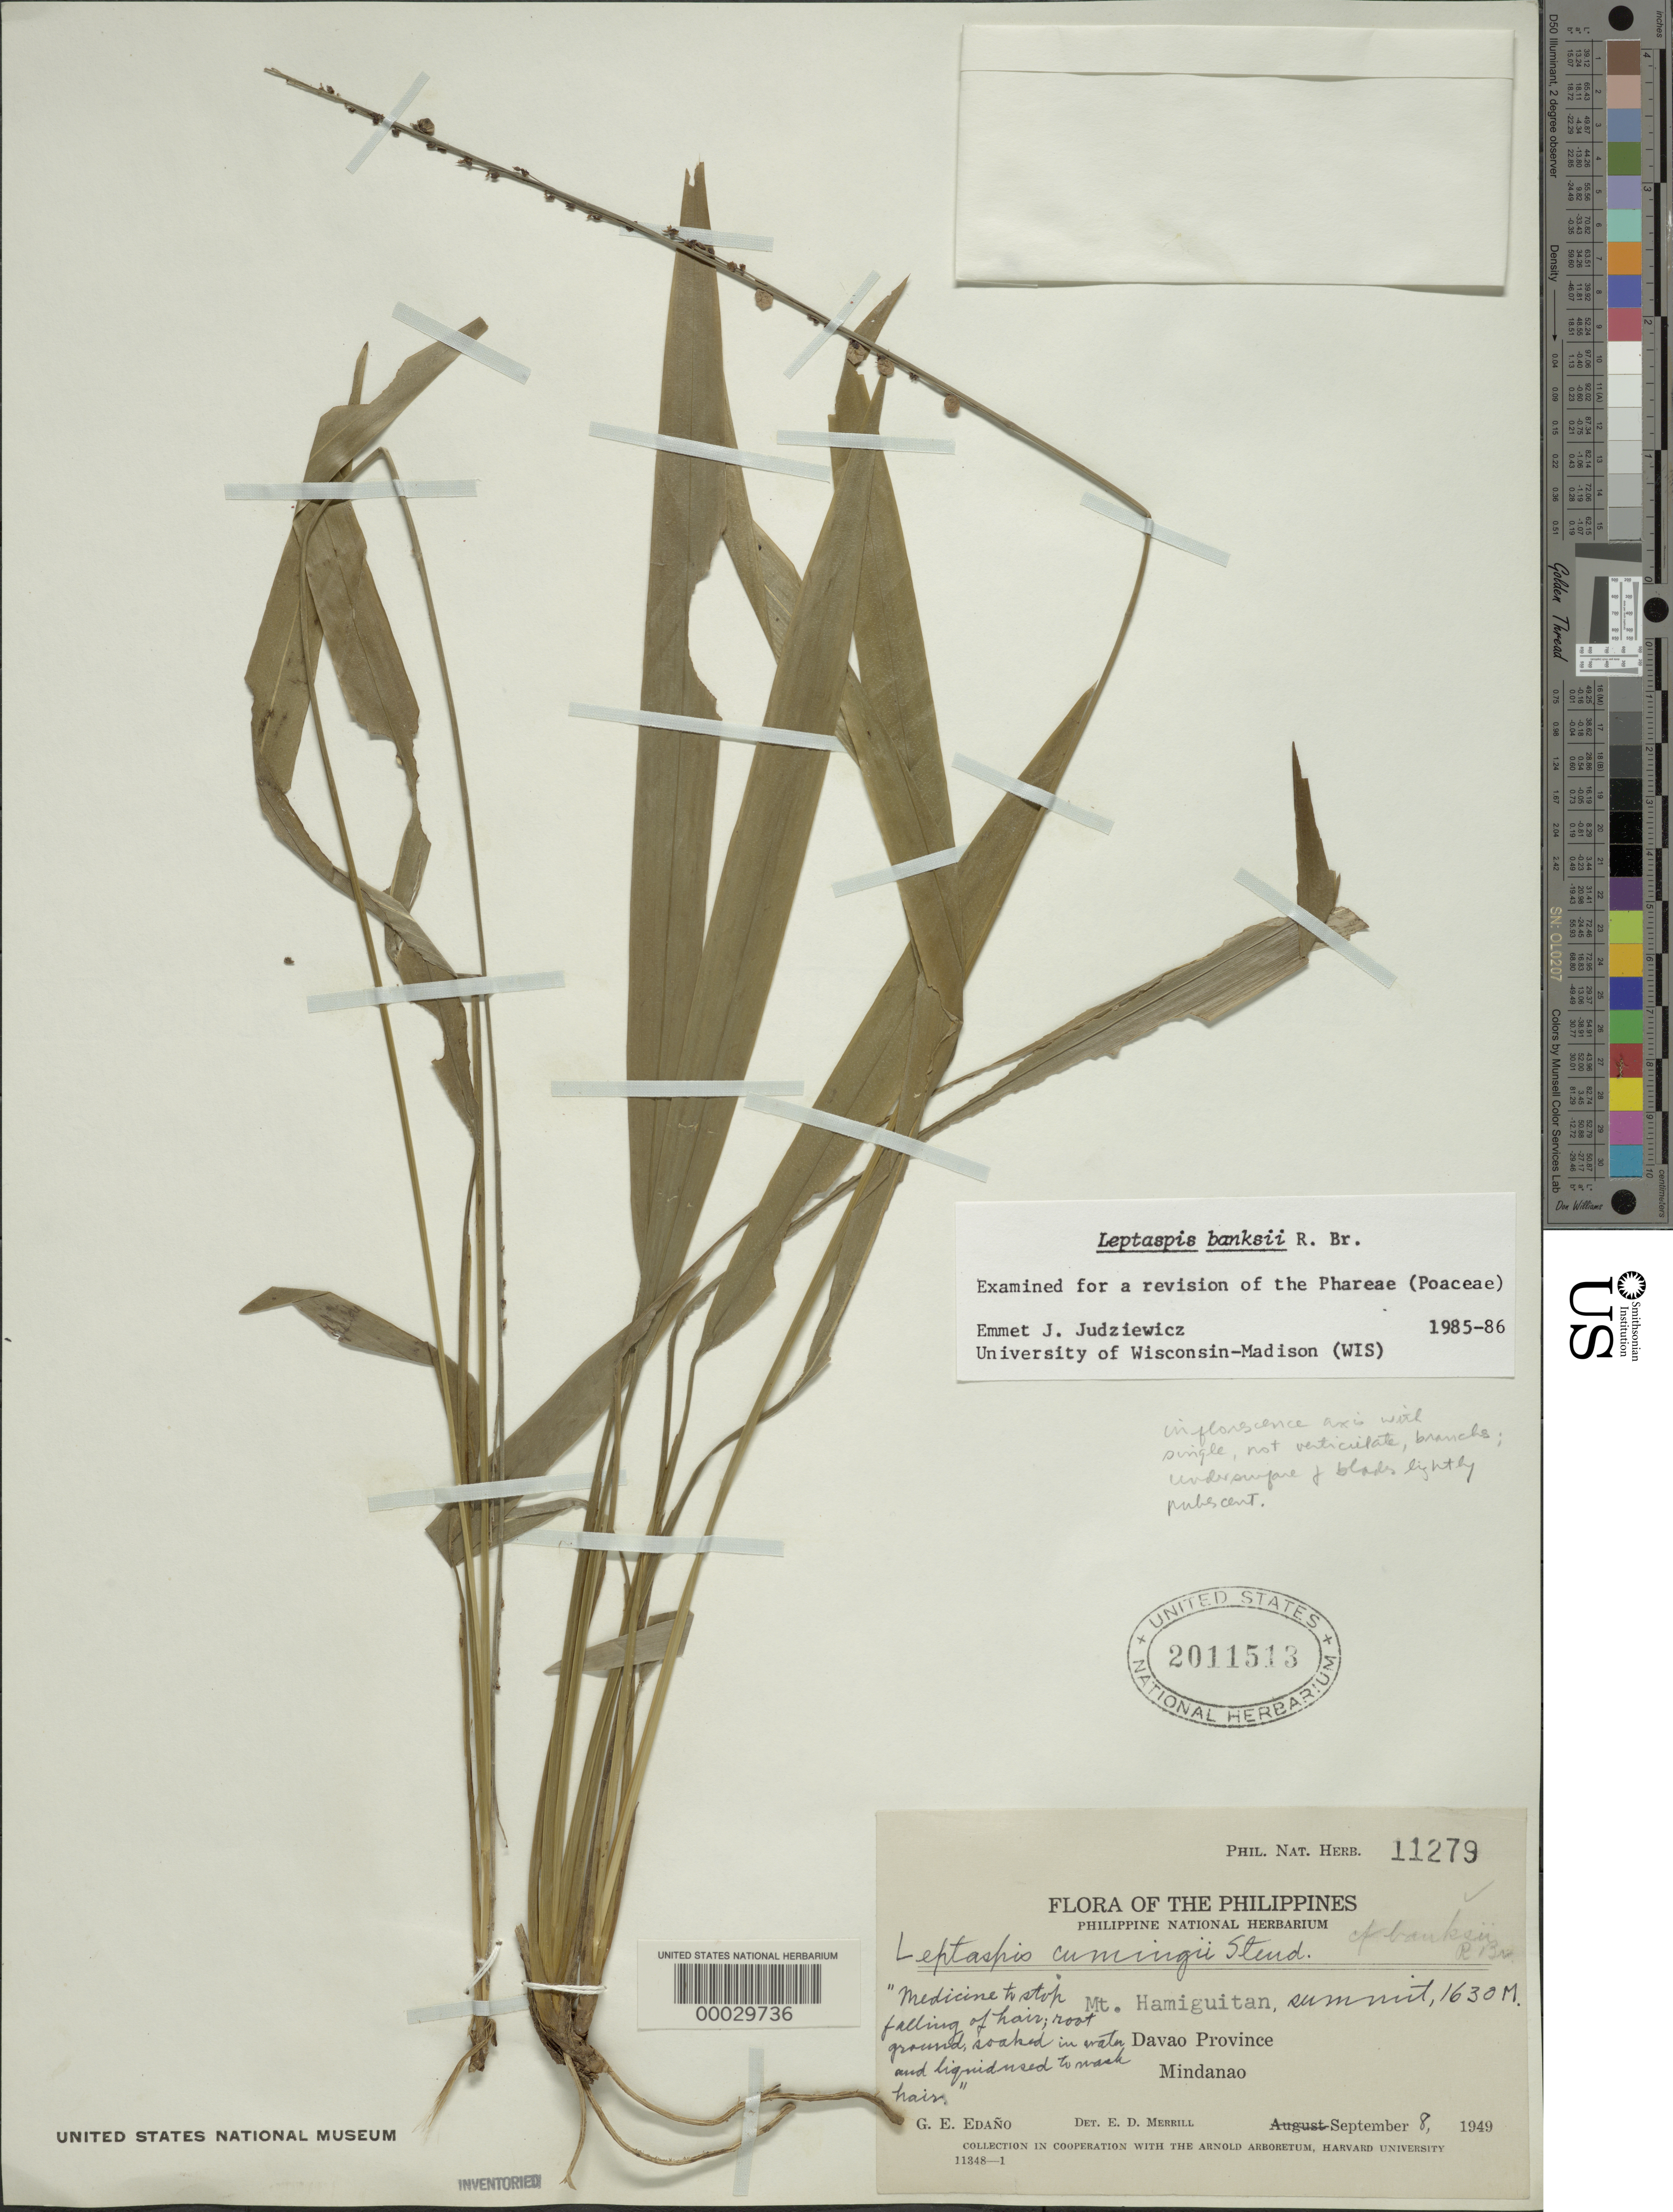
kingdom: Plantae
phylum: Tracheophyta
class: Liliopsida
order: Poales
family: Poaceae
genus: Leptaspis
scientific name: Leptaspis banksii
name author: R. Br.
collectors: G. E. Edaño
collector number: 11279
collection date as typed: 08 Sep 1949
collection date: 1949-09-08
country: Philippines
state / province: Davao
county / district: Davao del Norte / Davao del Sur / Davao Oriental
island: Mindanao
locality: Mt. hamiguitan, summit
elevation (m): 1630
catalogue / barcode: US 2011513